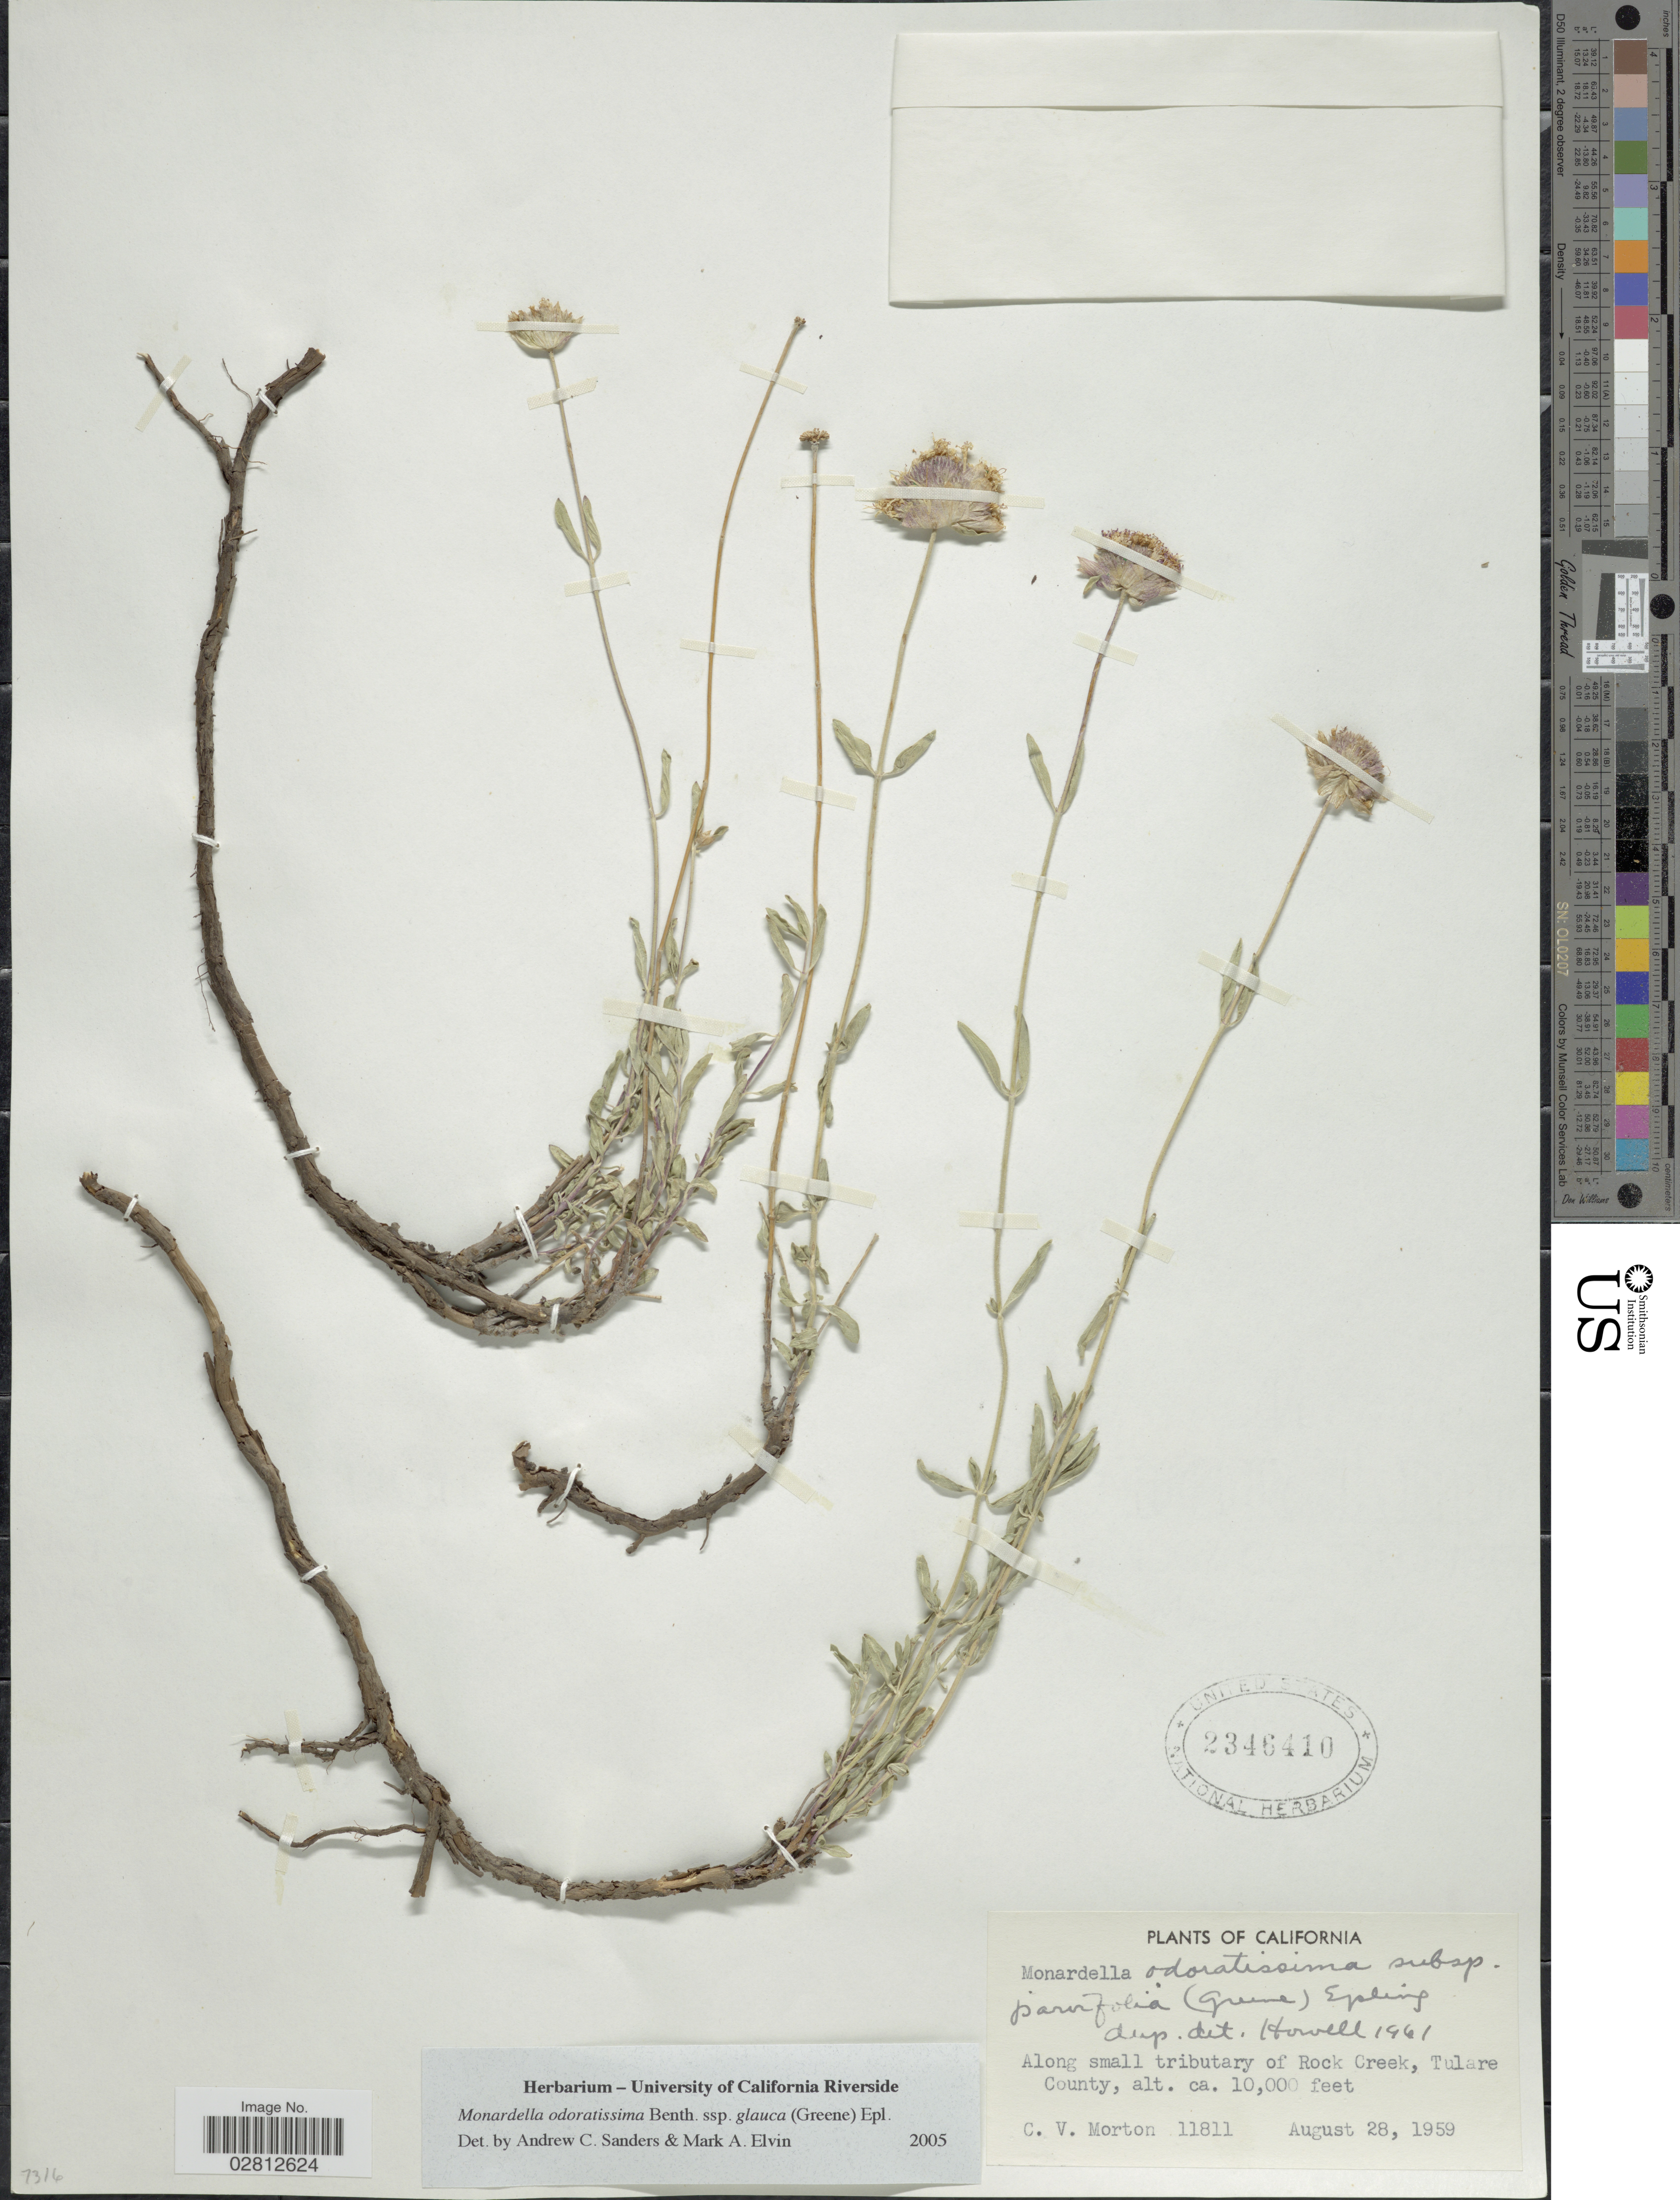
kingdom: Plantae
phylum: Tracheophyta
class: Magnoliopsida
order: Lamiales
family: Lamiaceae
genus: Monardella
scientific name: Monardella odoratissima subsp. glauca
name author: (Greene) Epling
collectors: C. V. Morton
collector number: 11811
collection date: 1959-08-28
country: United States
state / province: California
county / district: Tulare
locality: Tributary of Rock Creek, Tulare County.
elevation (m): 3048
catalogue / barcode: US 2346410